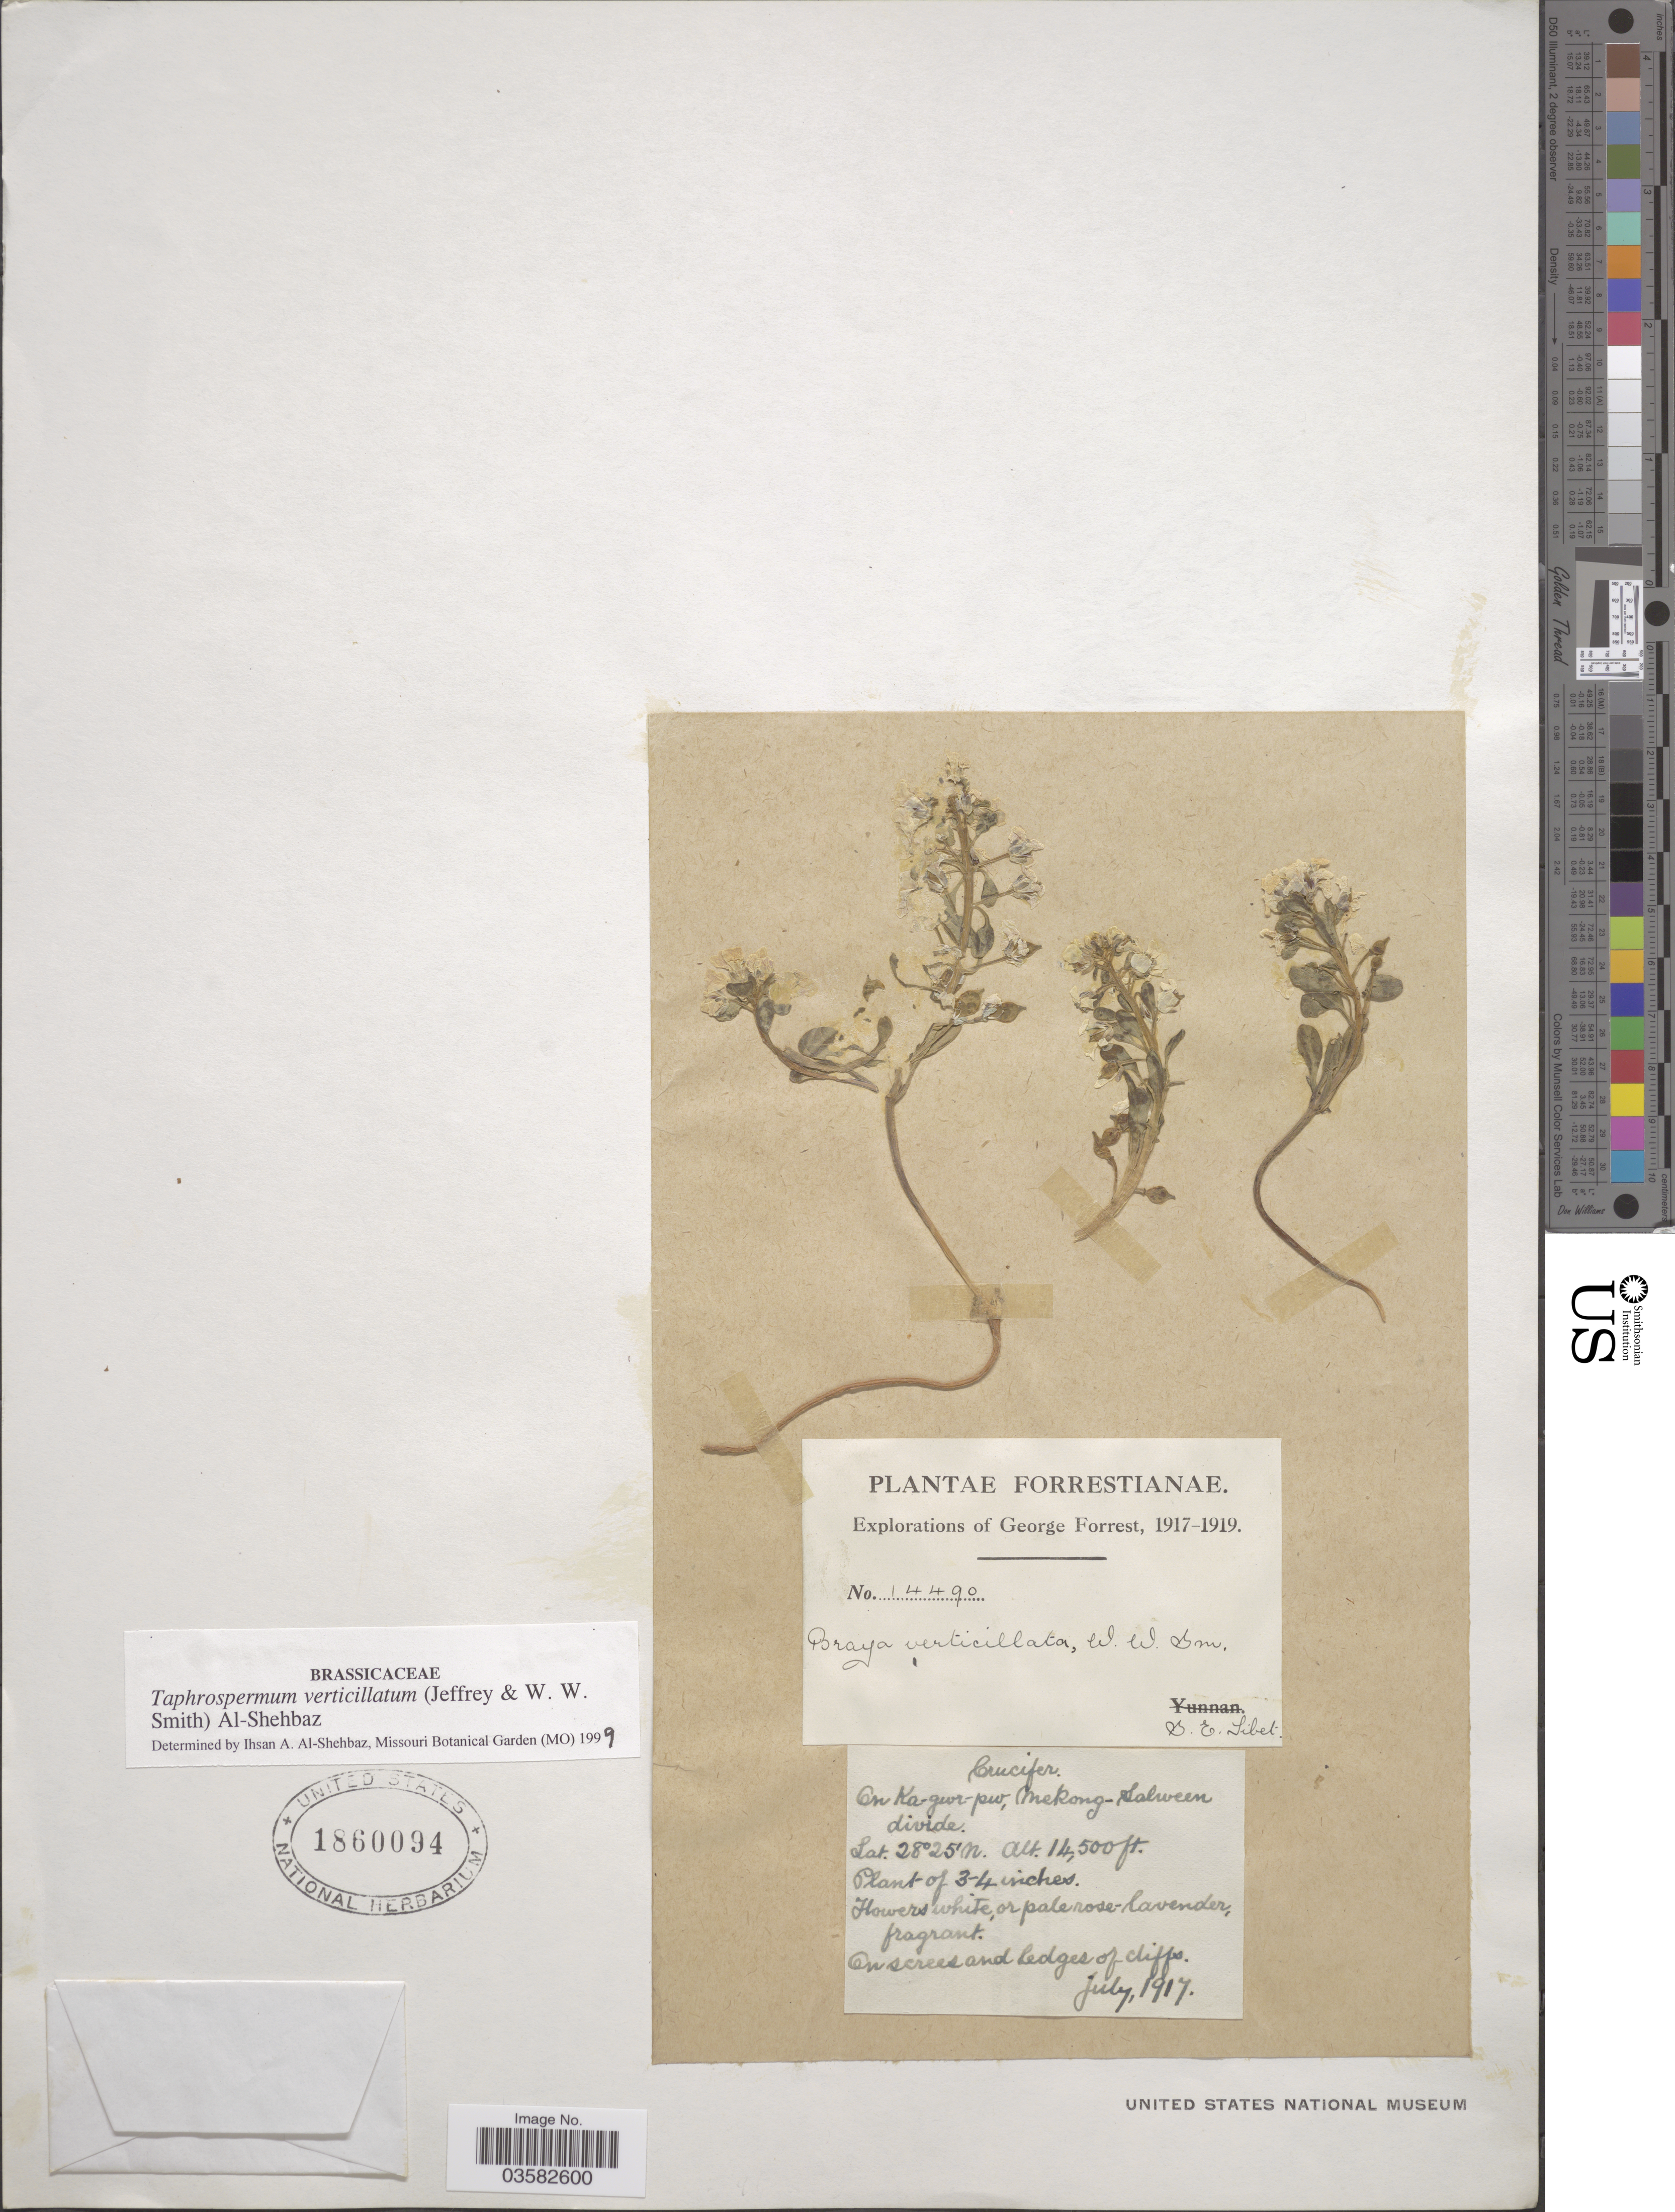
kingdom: Plantae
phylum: Tracheophyta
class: Magnoliopsida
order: Brassicales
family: Brassicaceae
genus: Eutrema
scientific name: Eutrema verticillatum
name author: (Jeffrey & W.W. Sm.) Al-Shehbaz & Warwick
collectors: G. Forrest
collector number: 14490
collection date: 1917-07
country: China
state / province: Xizang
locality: S.E. Tibet. On Ka-gwe [interpreted]-pw, Mekong-Salween divide.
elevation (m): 4420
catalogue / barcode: US 1860094